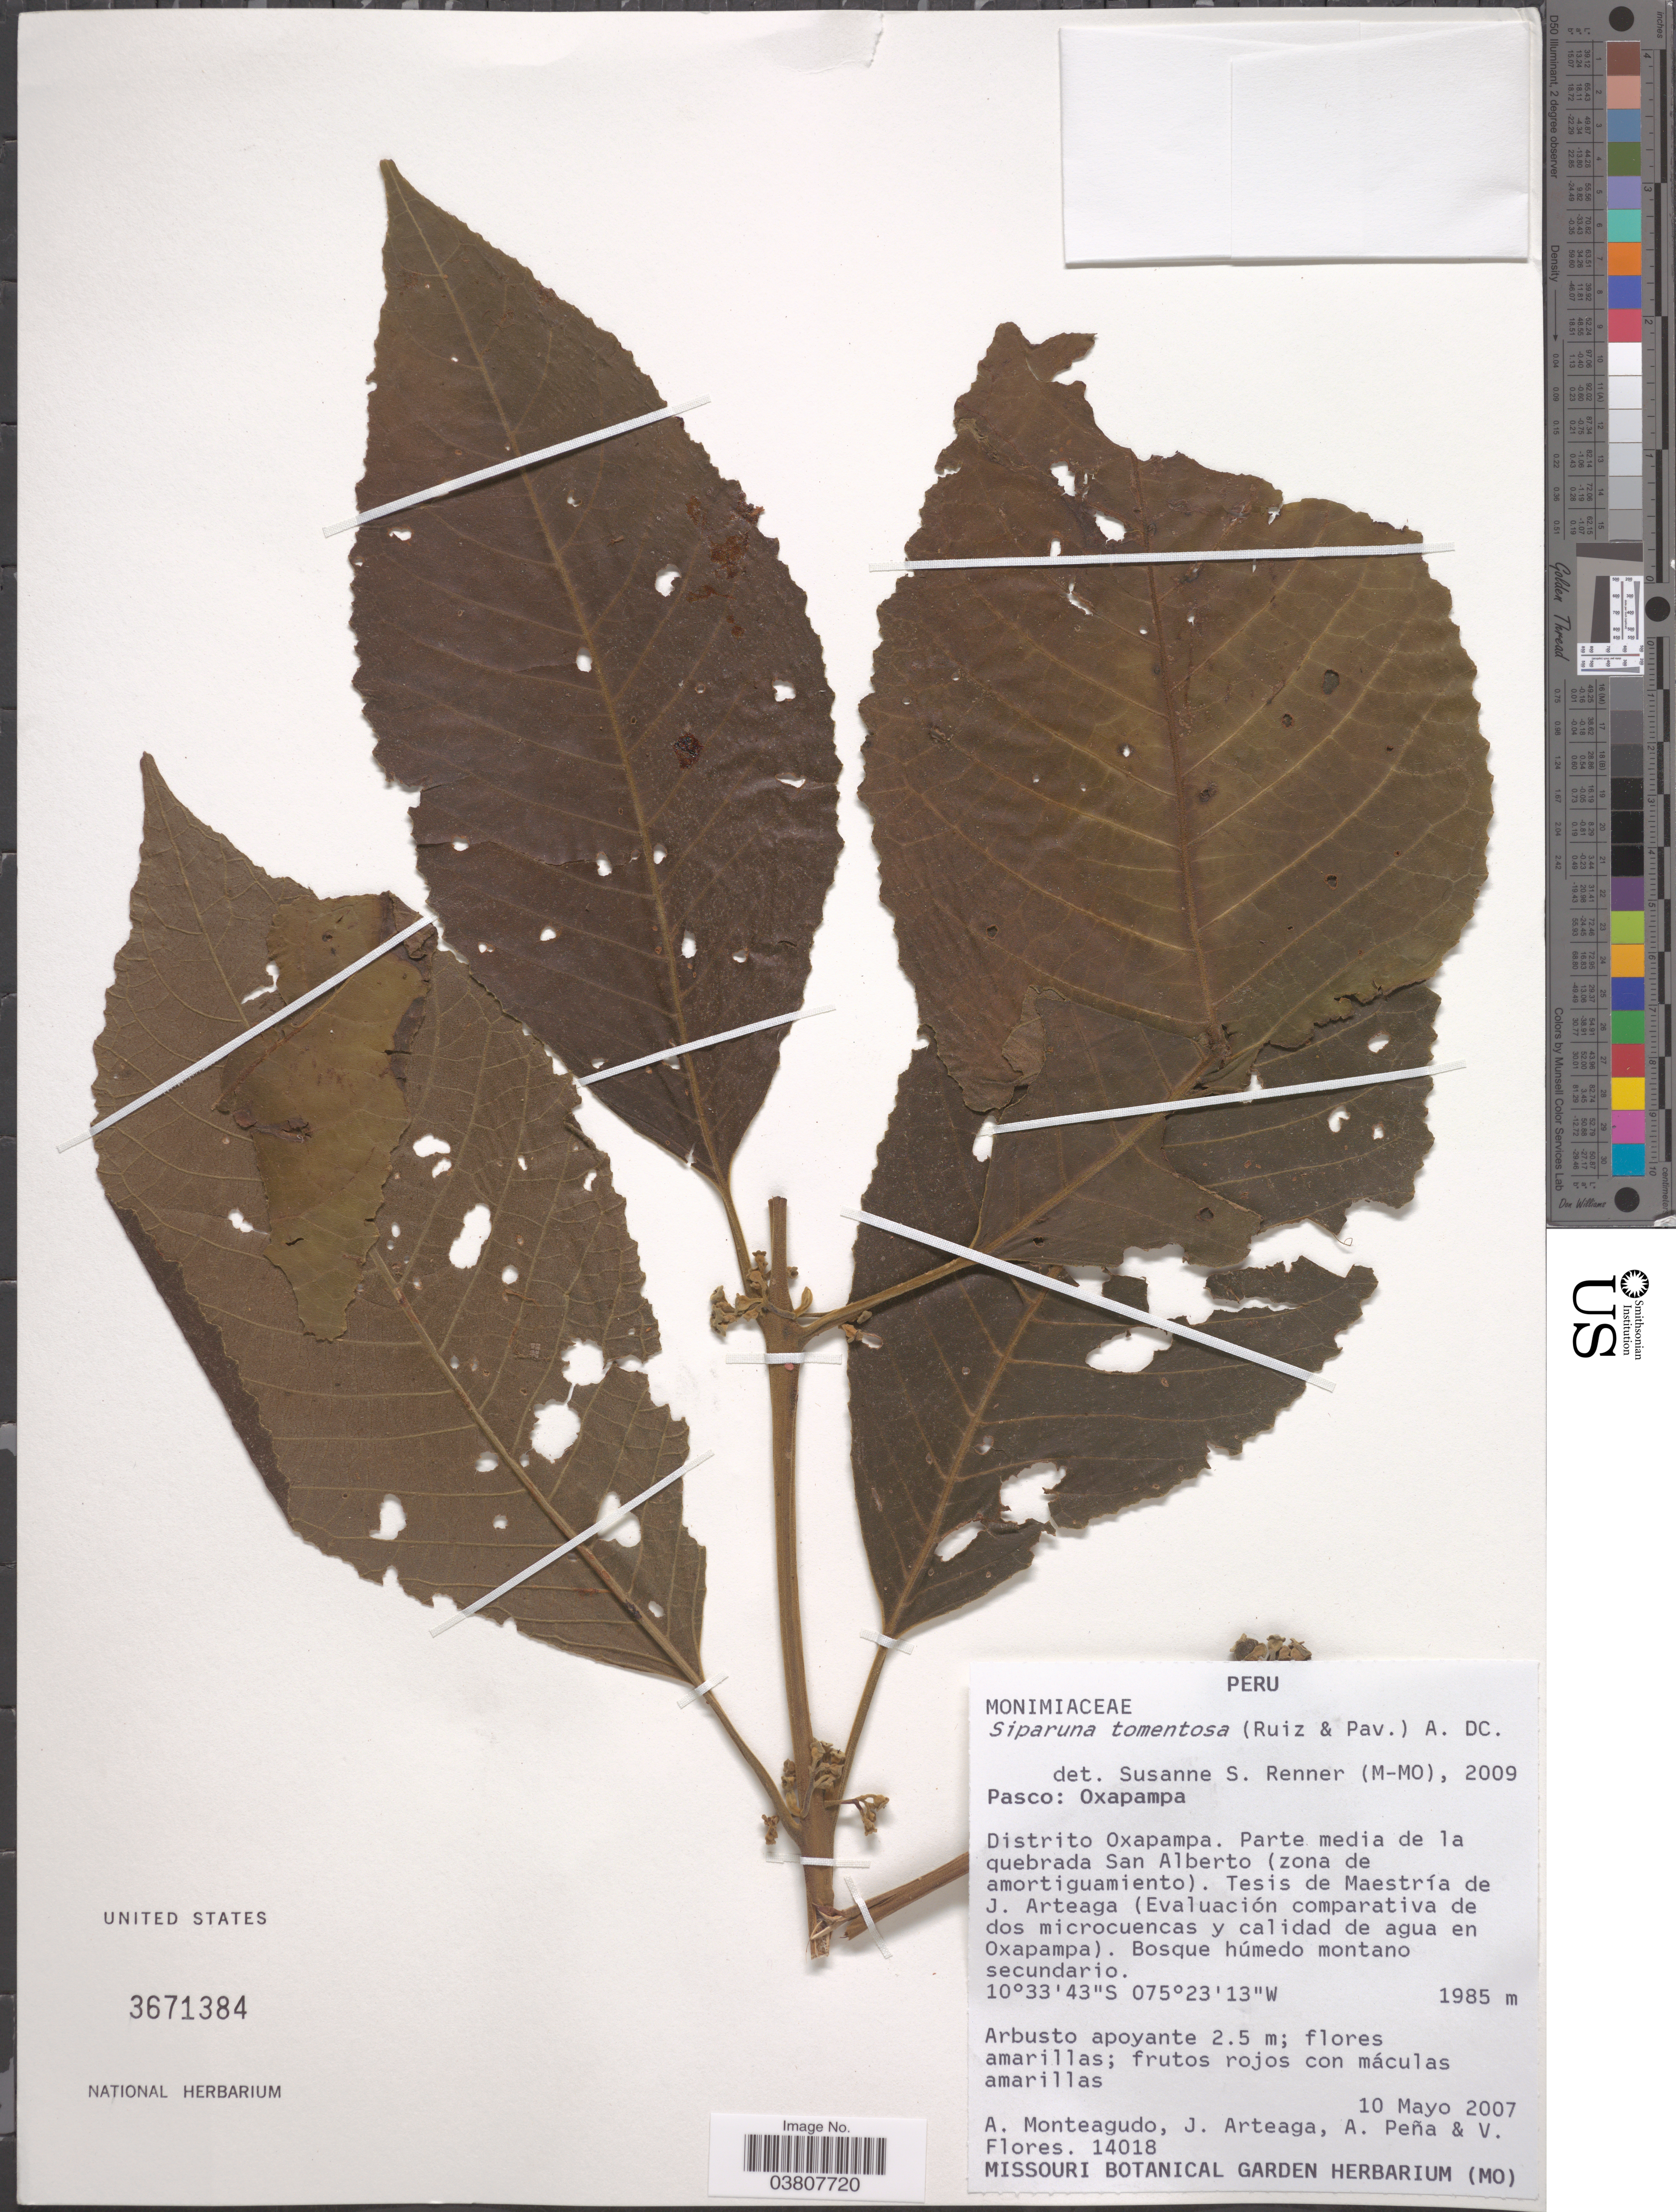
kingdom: Plantae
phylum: Tracheophyta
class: Magnoliopsida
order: Laurales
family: Siparunaceae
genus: Siparuna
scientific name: Siparuna tomentosa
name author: Perkins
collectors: A. Monteagudo, J. Arteaga, A. Peña & V. Flores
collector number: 14018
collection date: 2007-05-10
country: Peru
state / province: Pasco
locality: Oxapampa. Distrito Oxapampa. Parte media de la quebrada San Alberto (zona de amortiguamiento).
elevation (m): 1985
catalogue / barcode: US 3671384